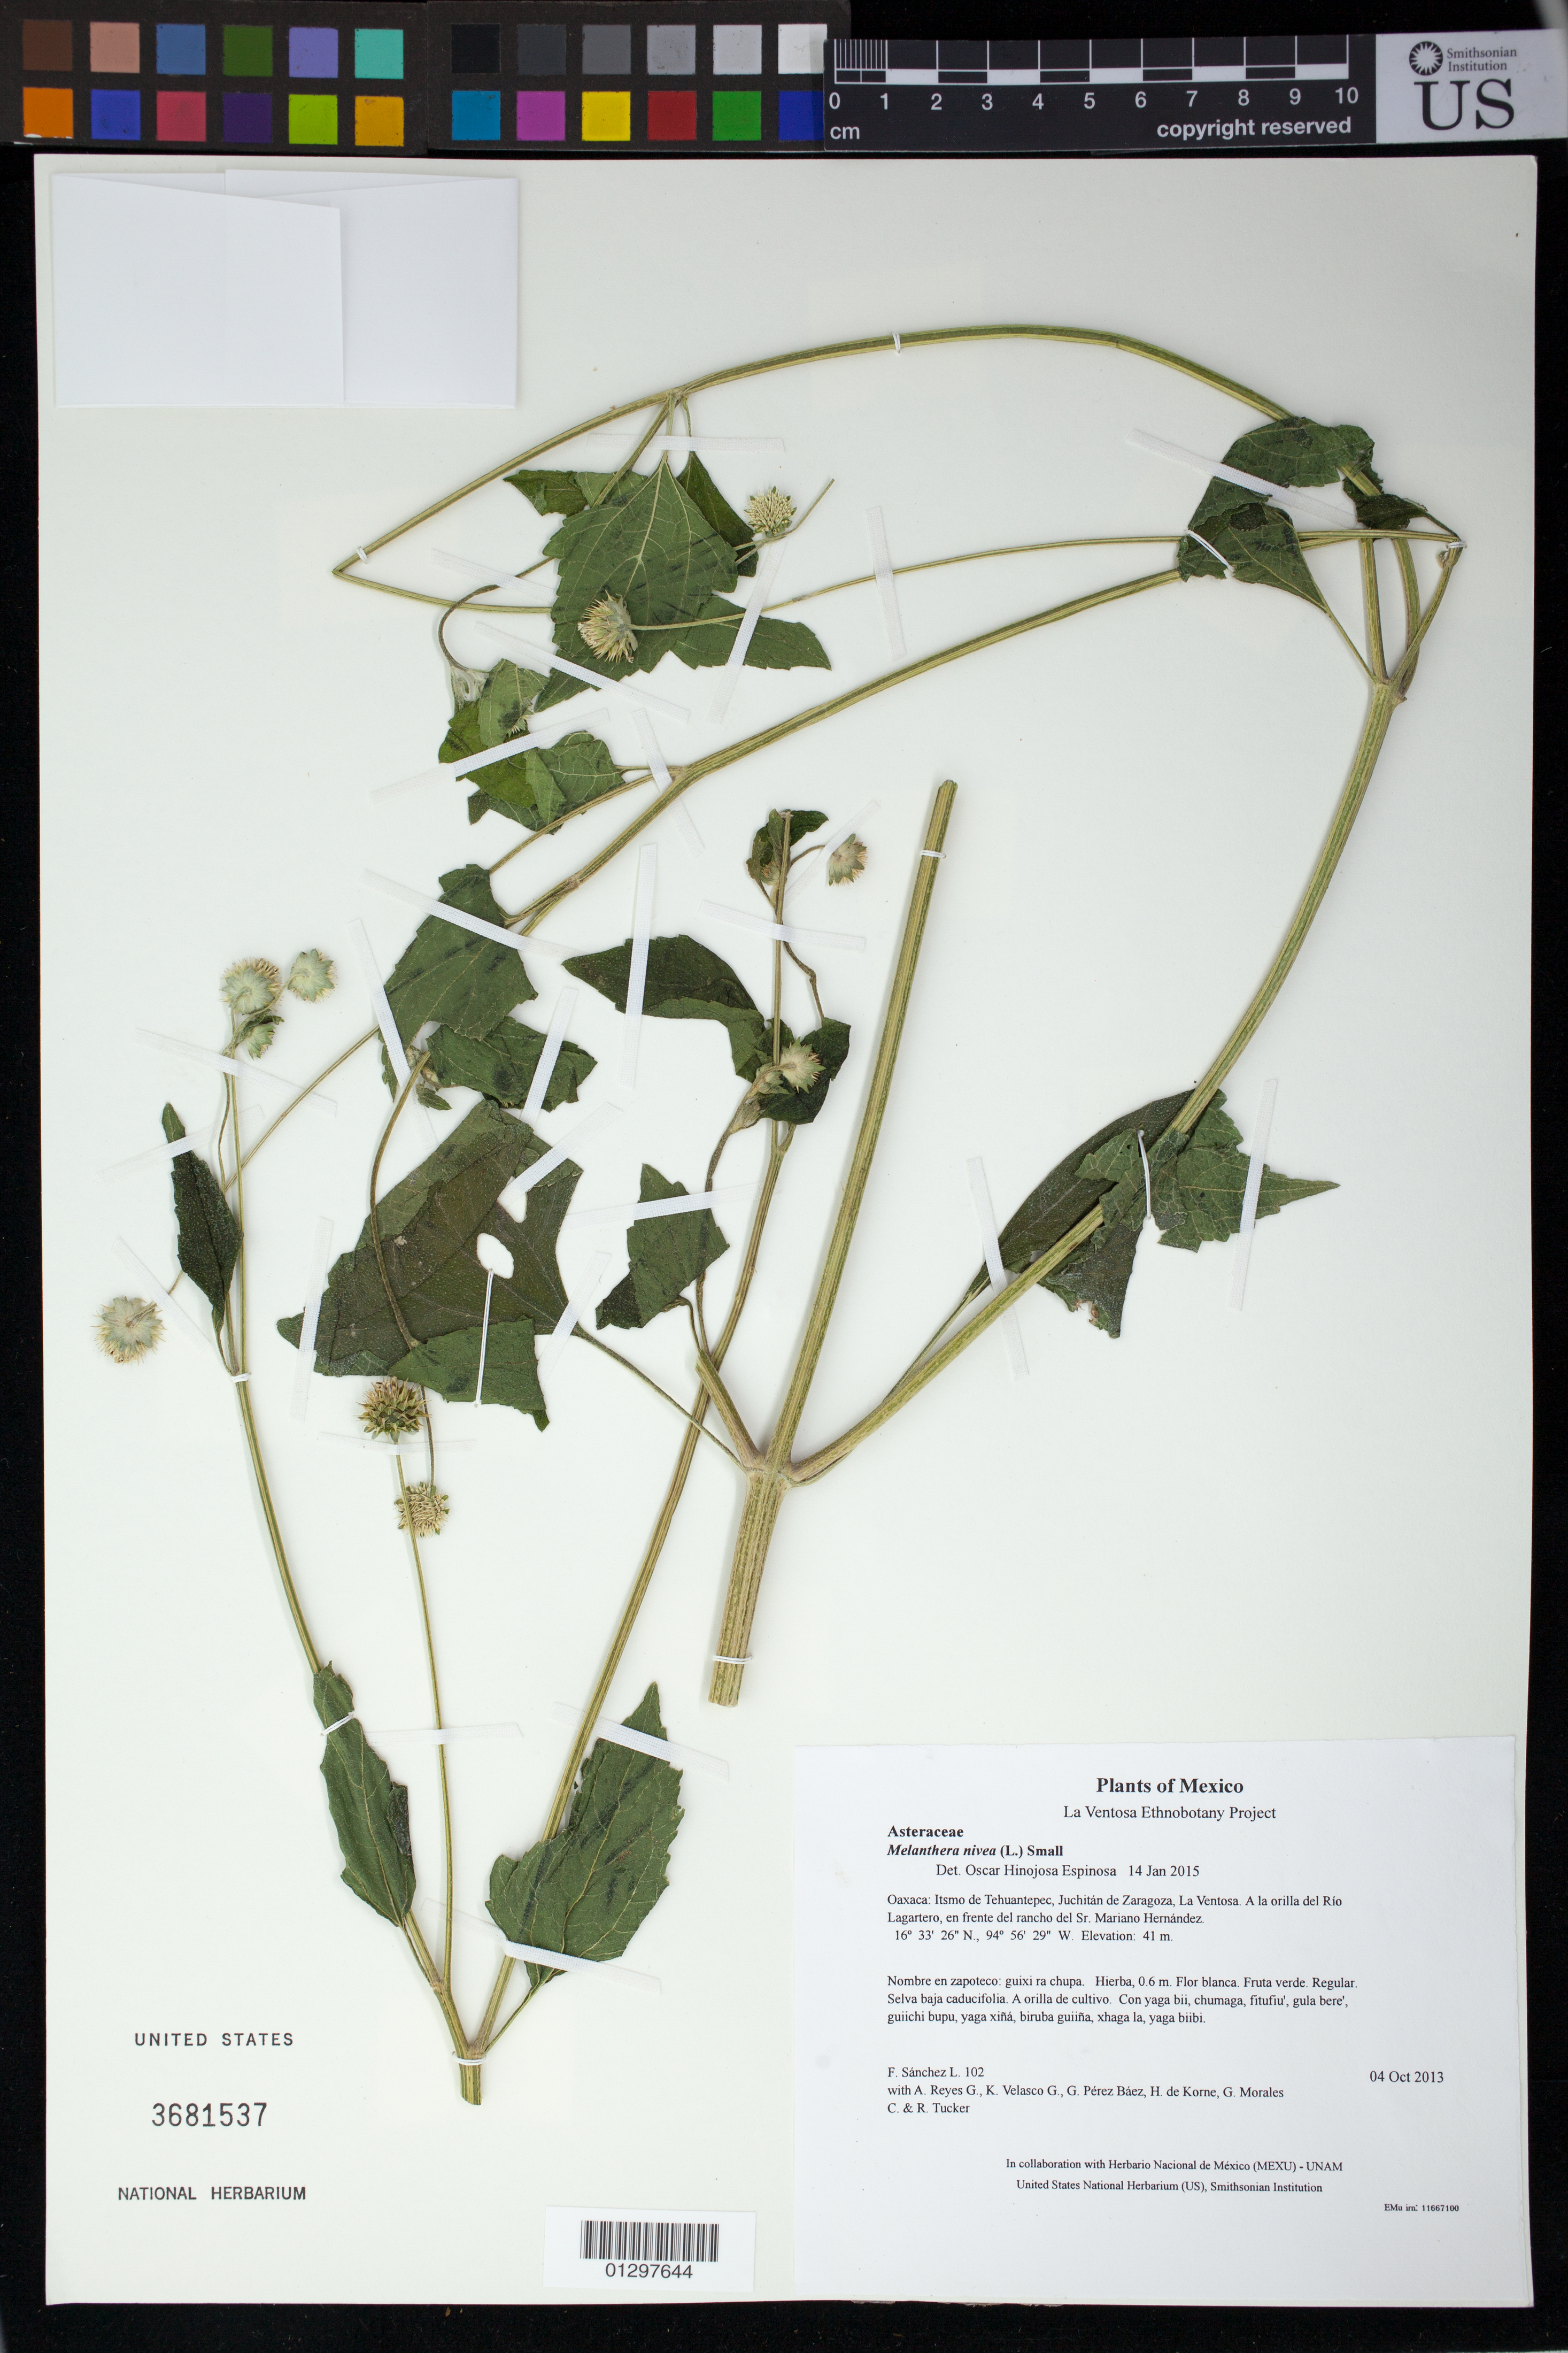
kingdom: Plantae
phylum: Tracheophyta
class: Magnoliopsida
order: Asterales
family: Asteraceae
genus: Melanthera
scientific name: Melanthera nivea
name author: (L.) Small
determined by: Hinojosa E., O.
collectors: F. Sánchez L., A. Reyes G., K. Velasco G., G. Pérez Báez, H. de Korne, G. Morales C. & R. Tucker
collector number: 102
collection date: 2013-10-04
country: Mexico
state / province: Oaxaca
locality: Itsmo de Tehuantepec, Juchitán de Zaragoza, La Ventosa. A la orilla del Río Lagartero, en frente del rancho del Sr. Mariano Hernández.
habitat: Selva baja caducifolia. A orilla de cultivo.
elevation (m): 41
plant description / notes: JEBOT, MEXU, SERO, US; Guixi bandaga. 0.6 m. Guie' naquichi'. Cuaananaxhi naga'. Nuu.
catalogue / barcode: US 3681537